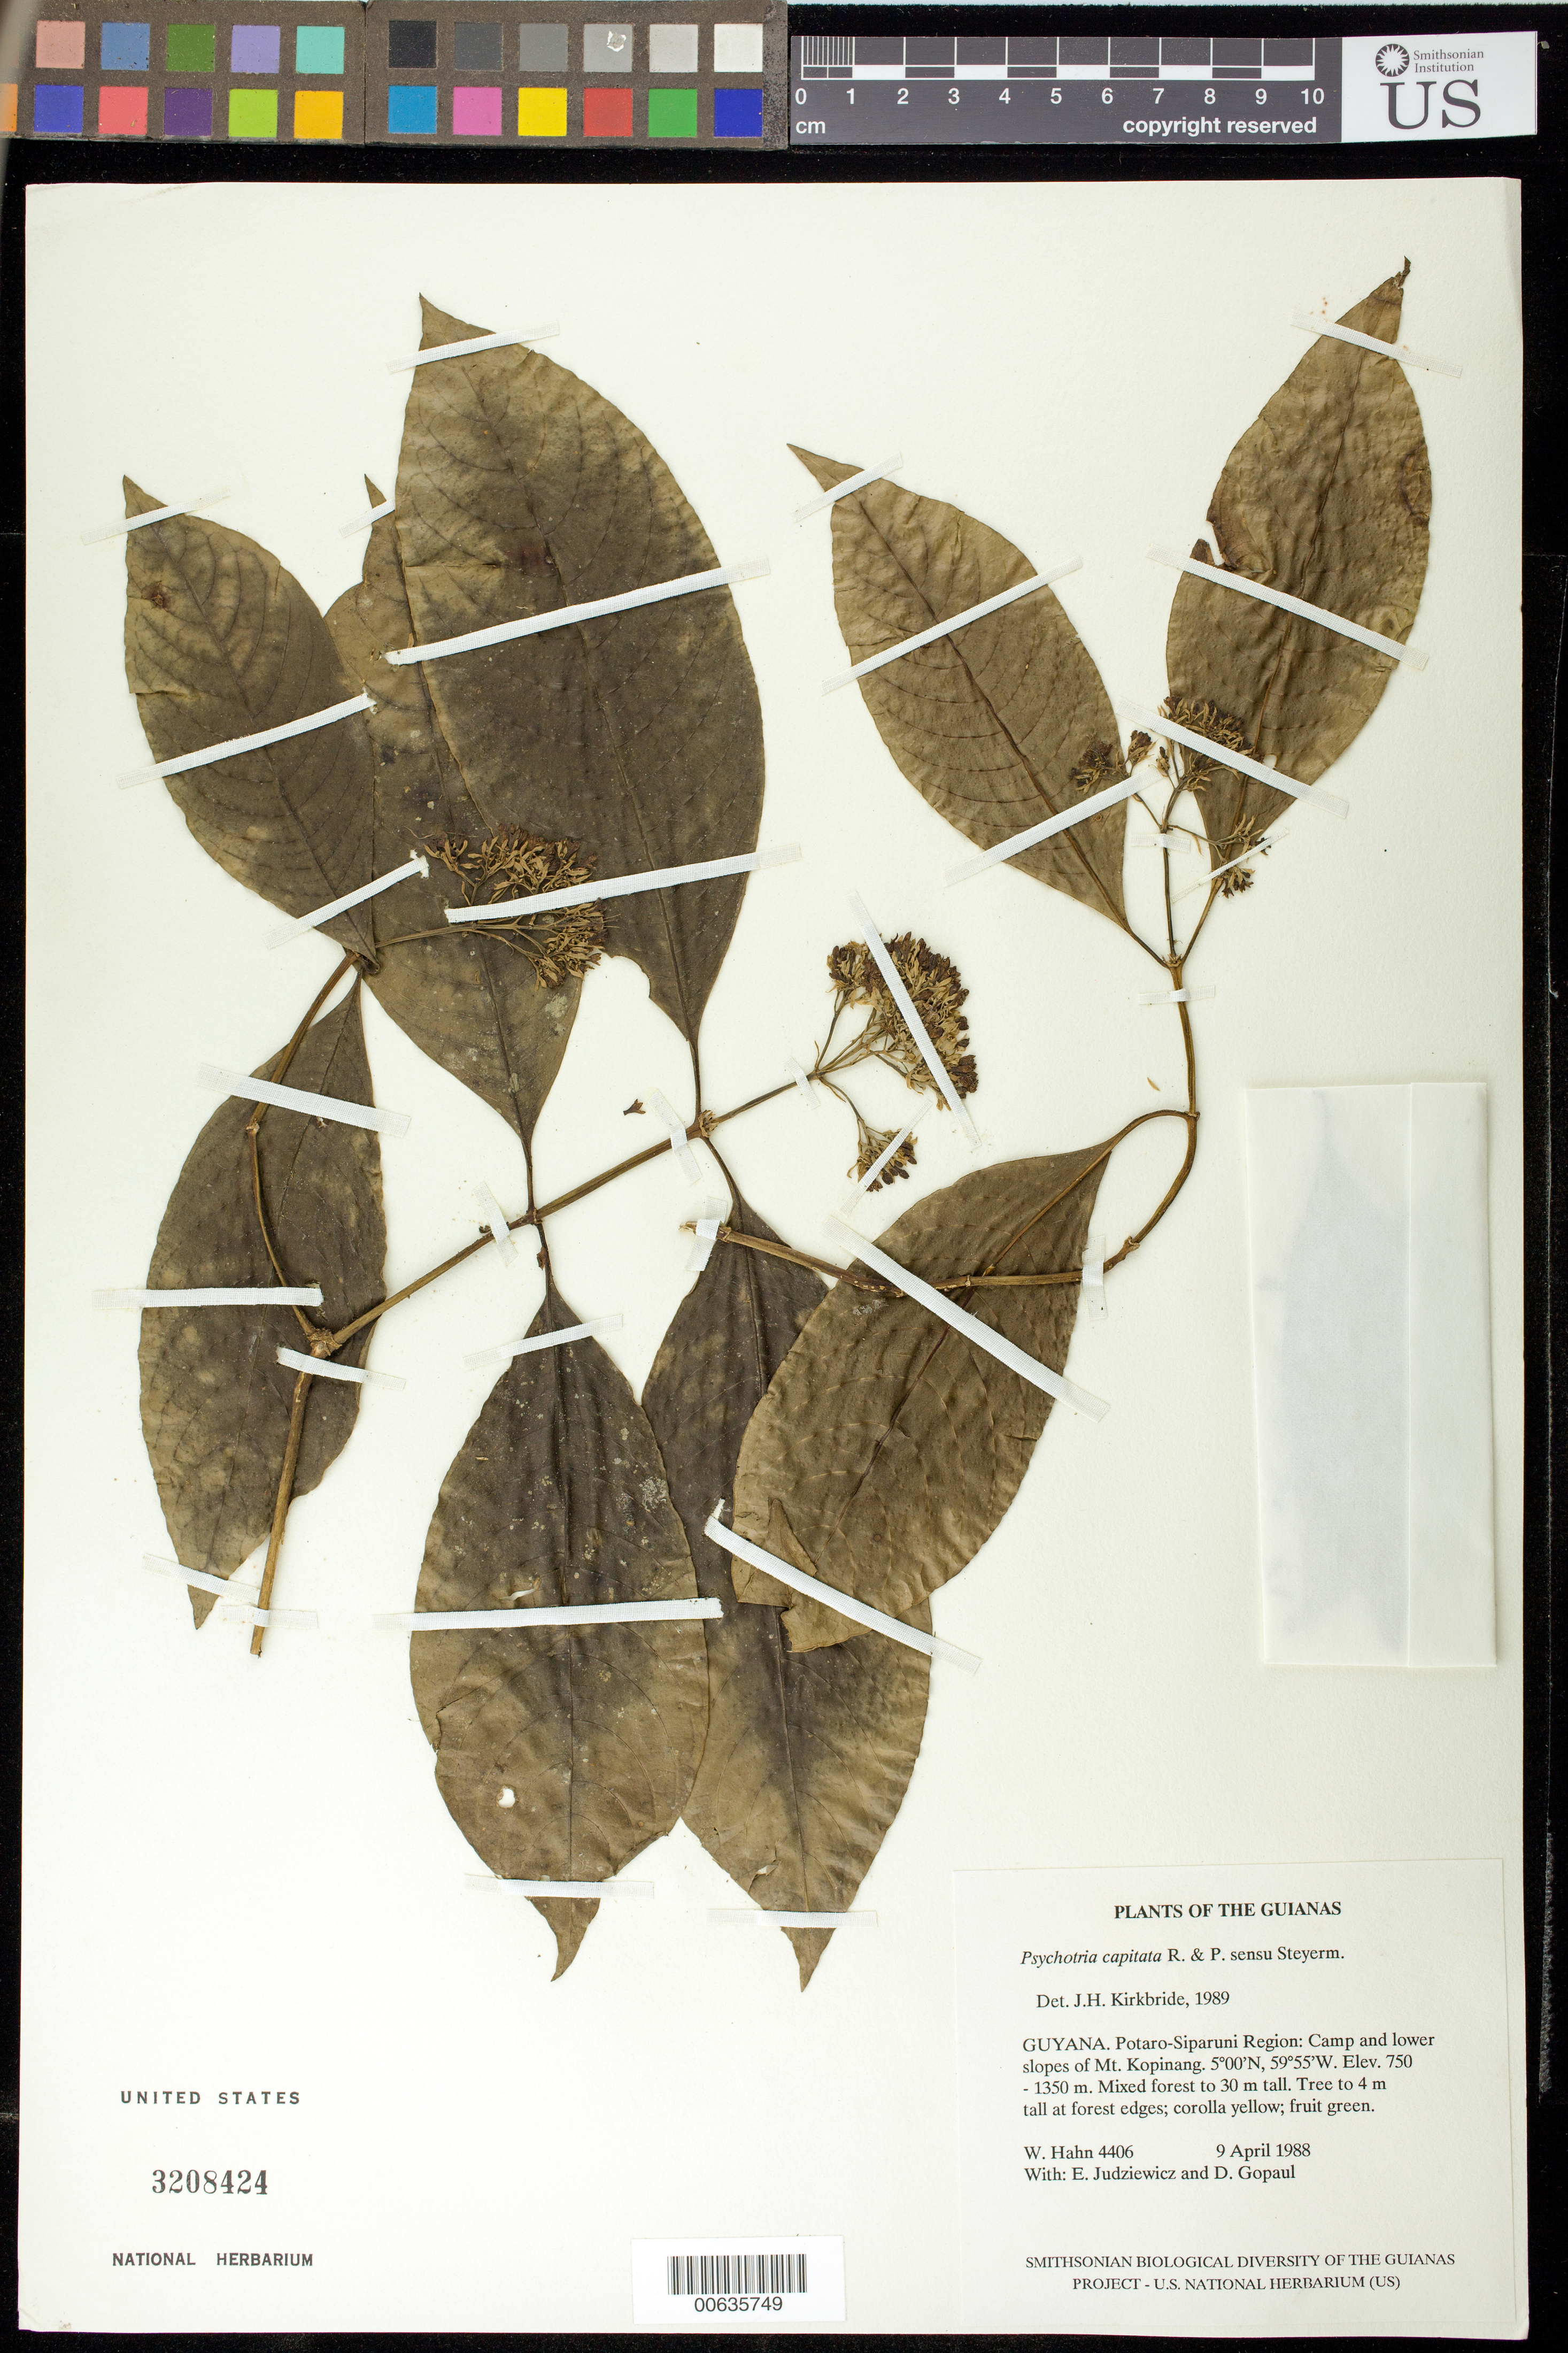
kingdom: Plantae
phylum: Tracheophyta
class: Magnoliopsida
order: Gentianales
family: Rubiaceae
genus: Palicourea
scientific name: Palicourea violacea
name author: (Aubl.) A. Rich.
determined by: Kirkbride, J. H., Jr.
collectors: W. Hahn, E. J. Judziewicz & D. Gopaul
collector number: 4406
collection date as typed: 9 April 1988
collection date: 1988-04-09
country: Guyana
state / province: Potaro-Siparuni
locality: Camp and lower slopes of Mt. Kopinang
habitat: Mixed forest to 30 m tall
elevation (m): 750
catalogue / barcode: US 3208424